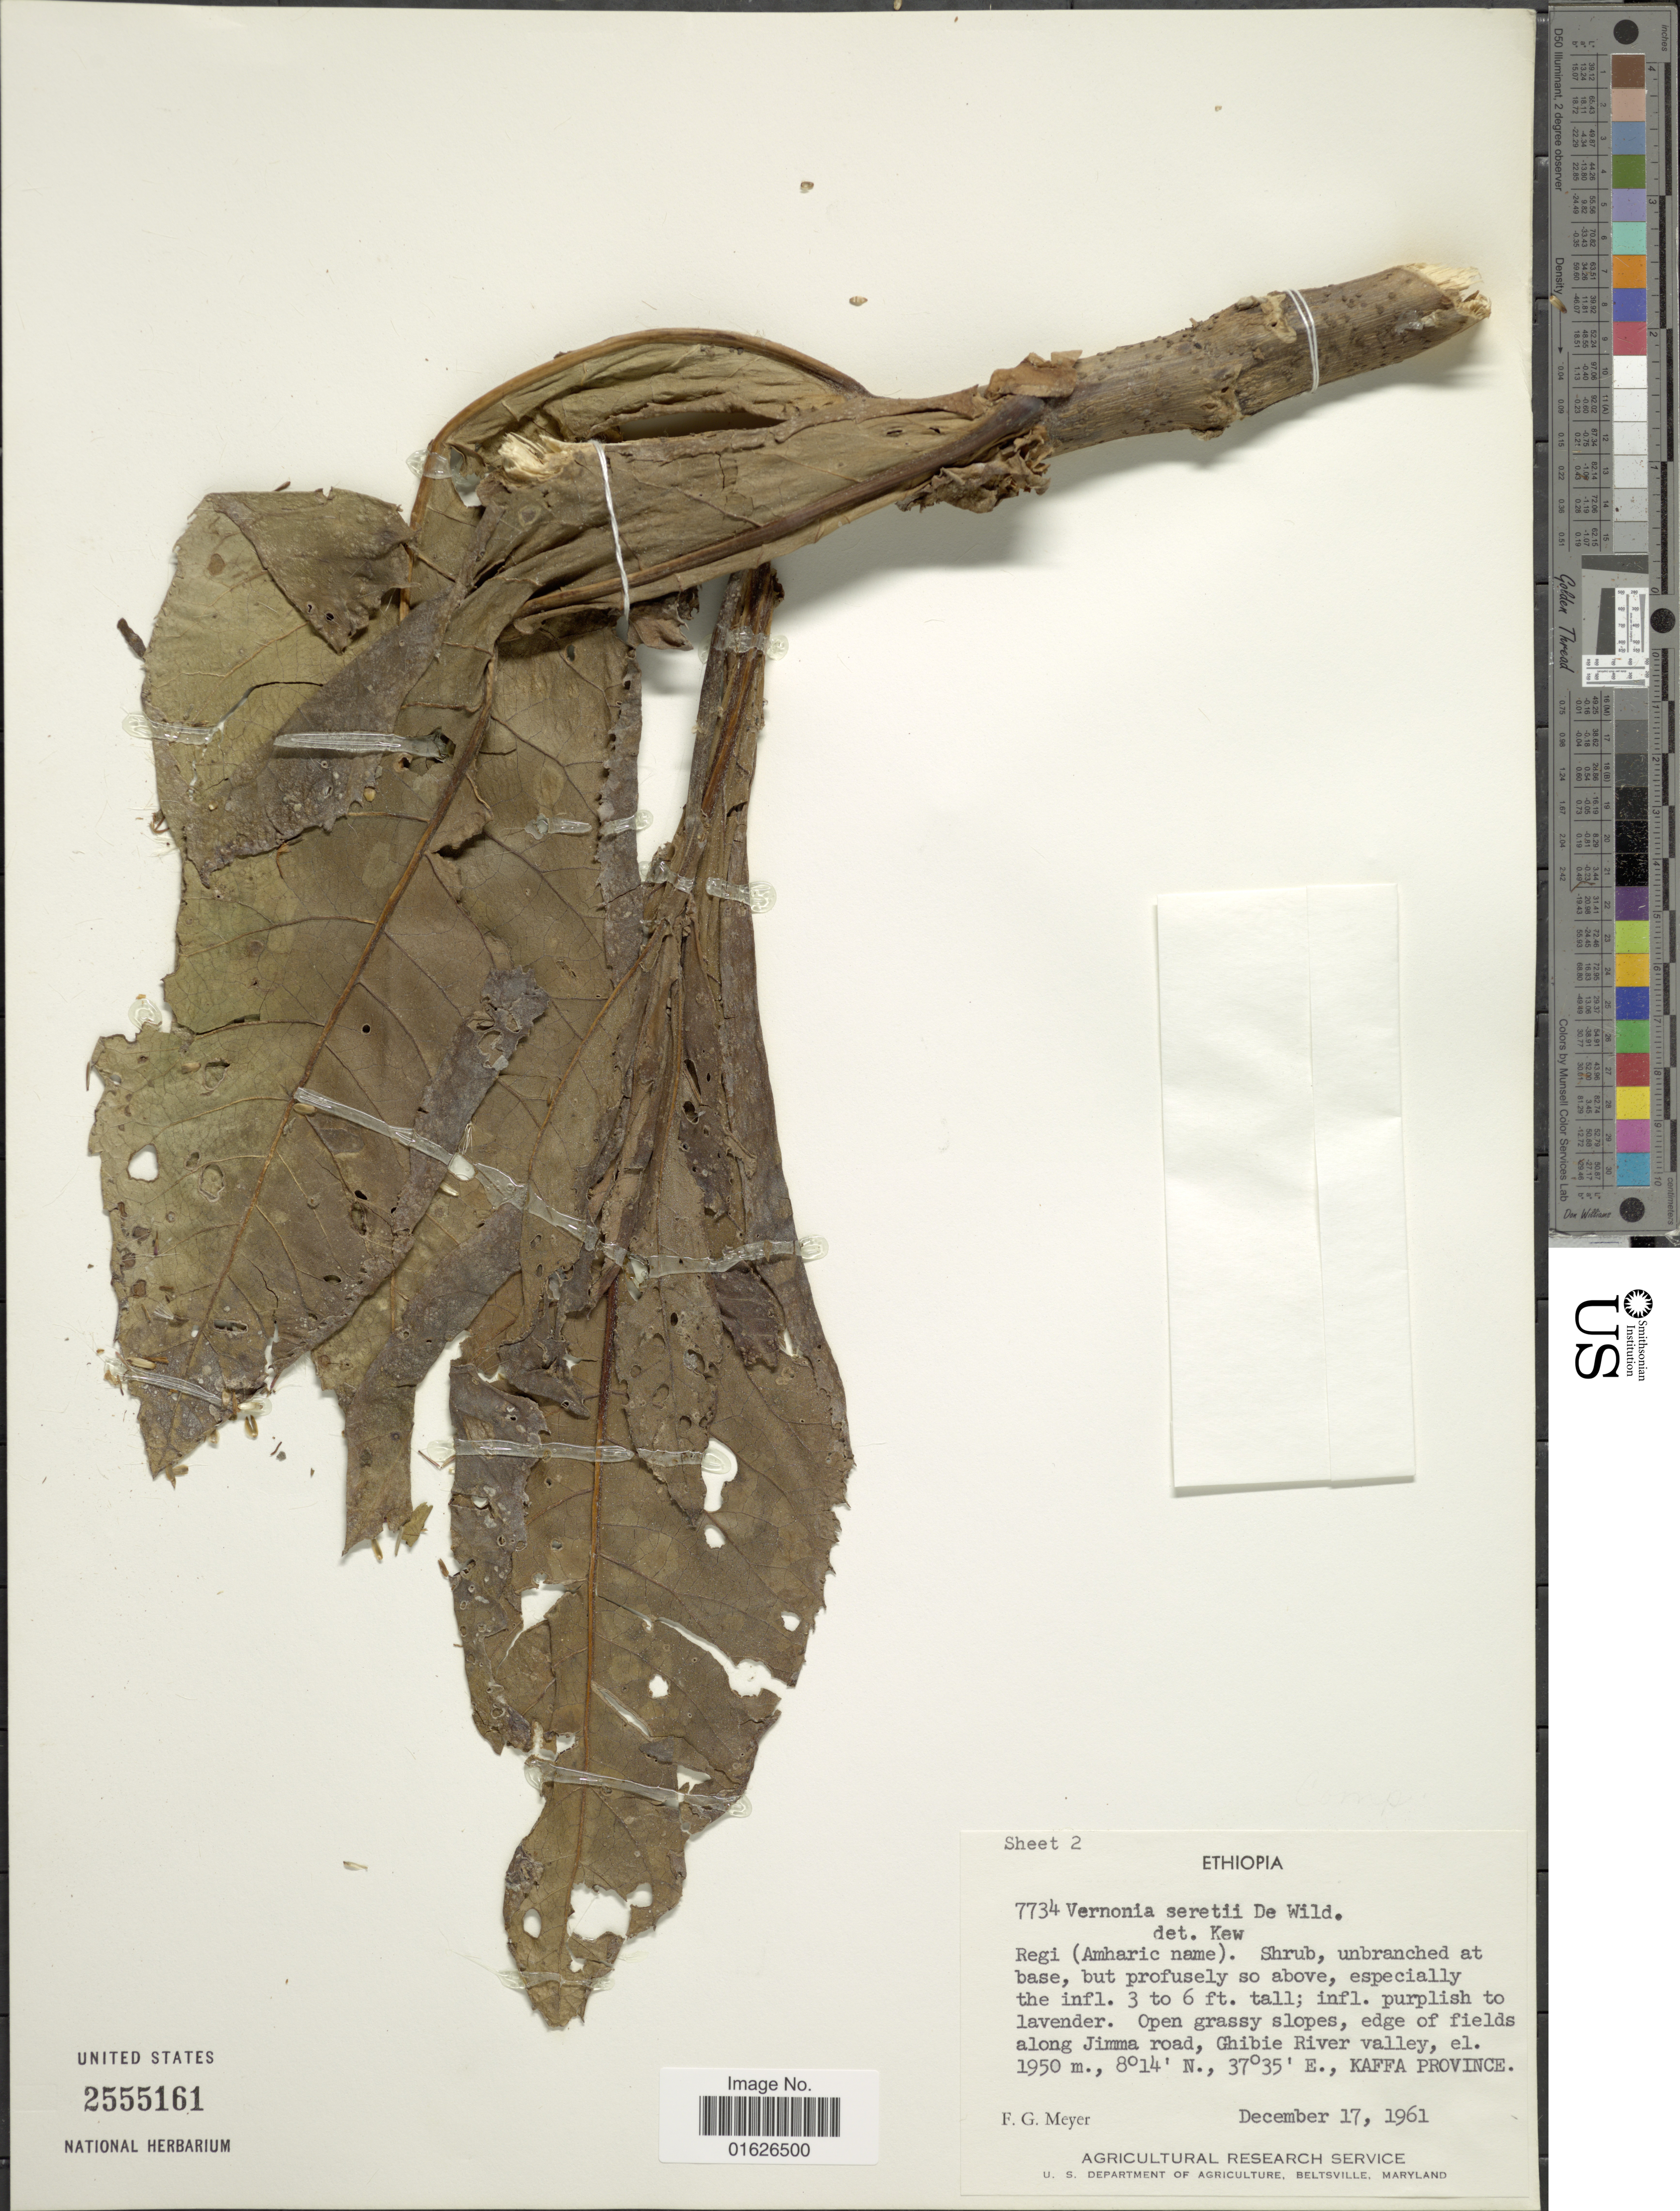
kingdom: Plantae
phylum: Tracheophyta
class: Magnoliopsida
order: Asterales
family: Asteraceae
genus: Gymnanthemum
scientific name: Gymnanthemum theophrastifolium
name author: (Schweinf. ex Oliv. & Hiern) H. Rob.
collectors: F. G. Meyer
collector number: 7734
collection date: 1961-12-17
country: Ethiopia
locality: Edge of fields along Jimma road, Ghibie river Valley. Kaffa Province.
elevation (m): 1950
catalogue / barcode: US 2555161